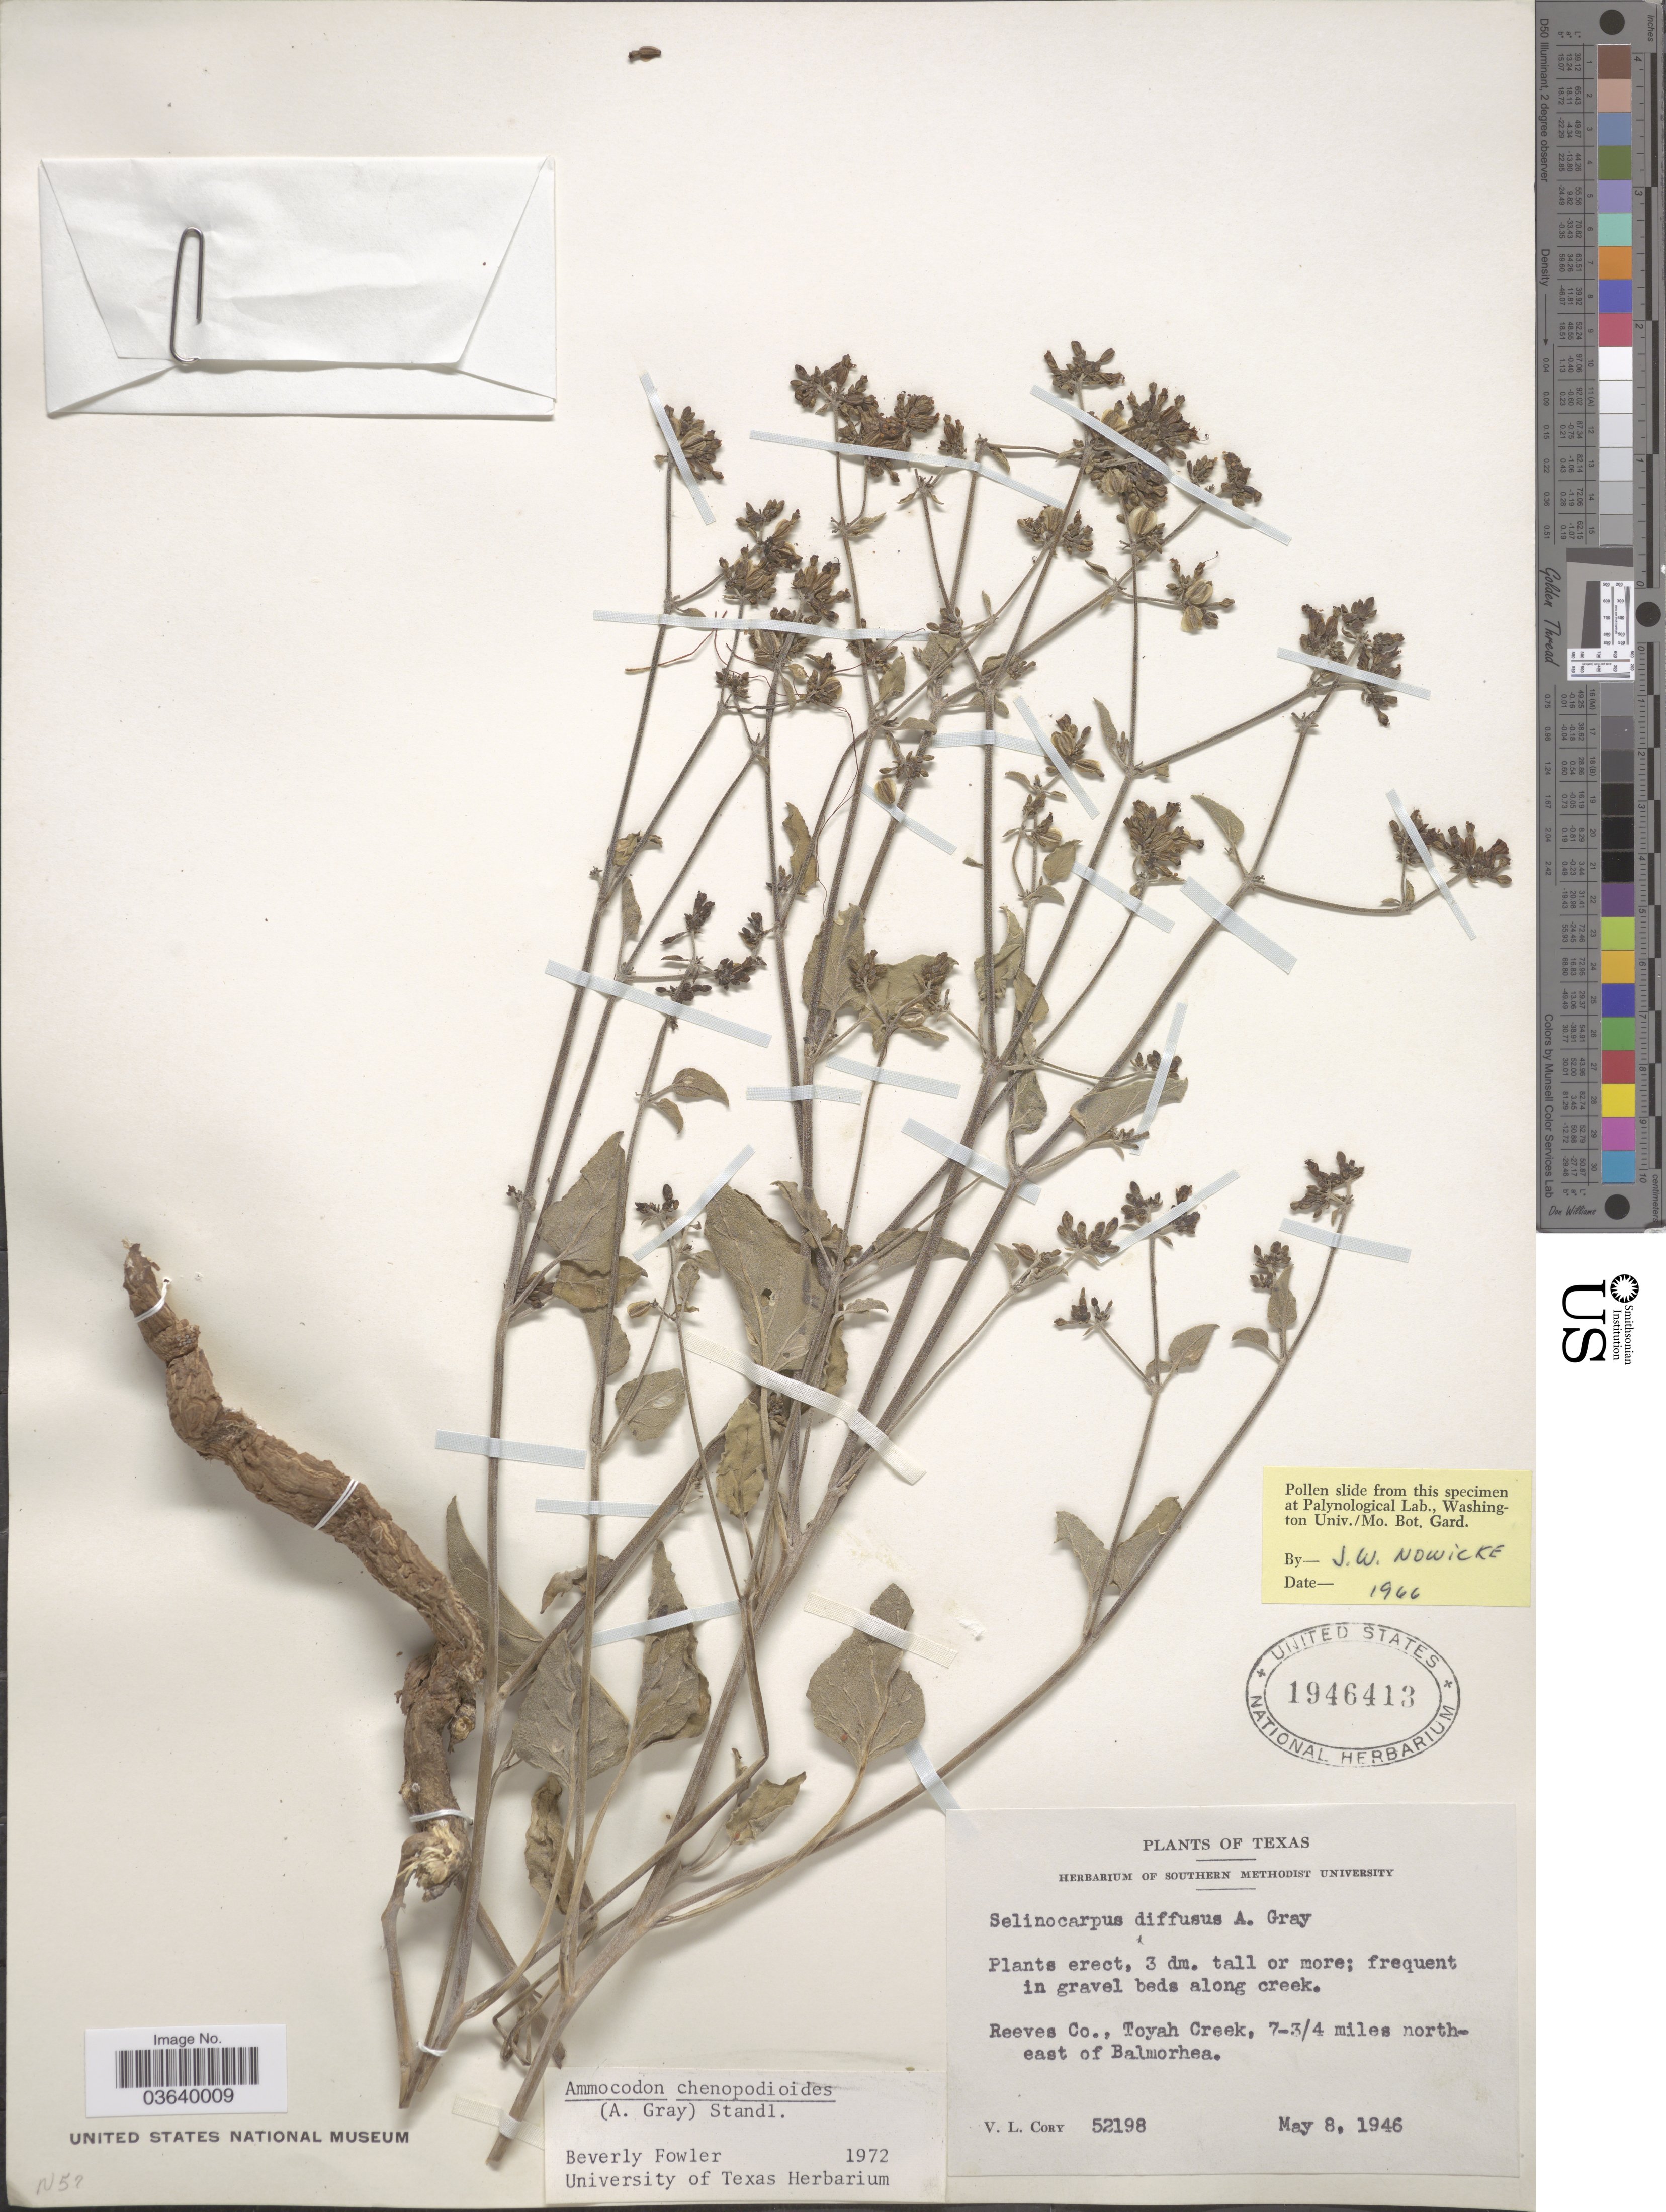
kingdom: Plantae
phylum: Tracheophyta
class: Magnoliopsida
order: Caryophyllales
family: Nyctaginaceae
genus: Acleisanthes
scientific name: Acleisanthes chenopodioides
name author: (A. Gray) R.A. Levin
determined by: Strong, Mark T., (BOT), Smithsonian Institution - National Museum of Natural History (UNITED STATES)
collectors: V. Cory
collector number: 52198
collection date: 1946-05-08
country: United States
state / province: Texas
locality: Reeves Co., Toyah Creek, 7-¾ miles northeast of Balmorhea.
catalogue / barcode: US 1946413